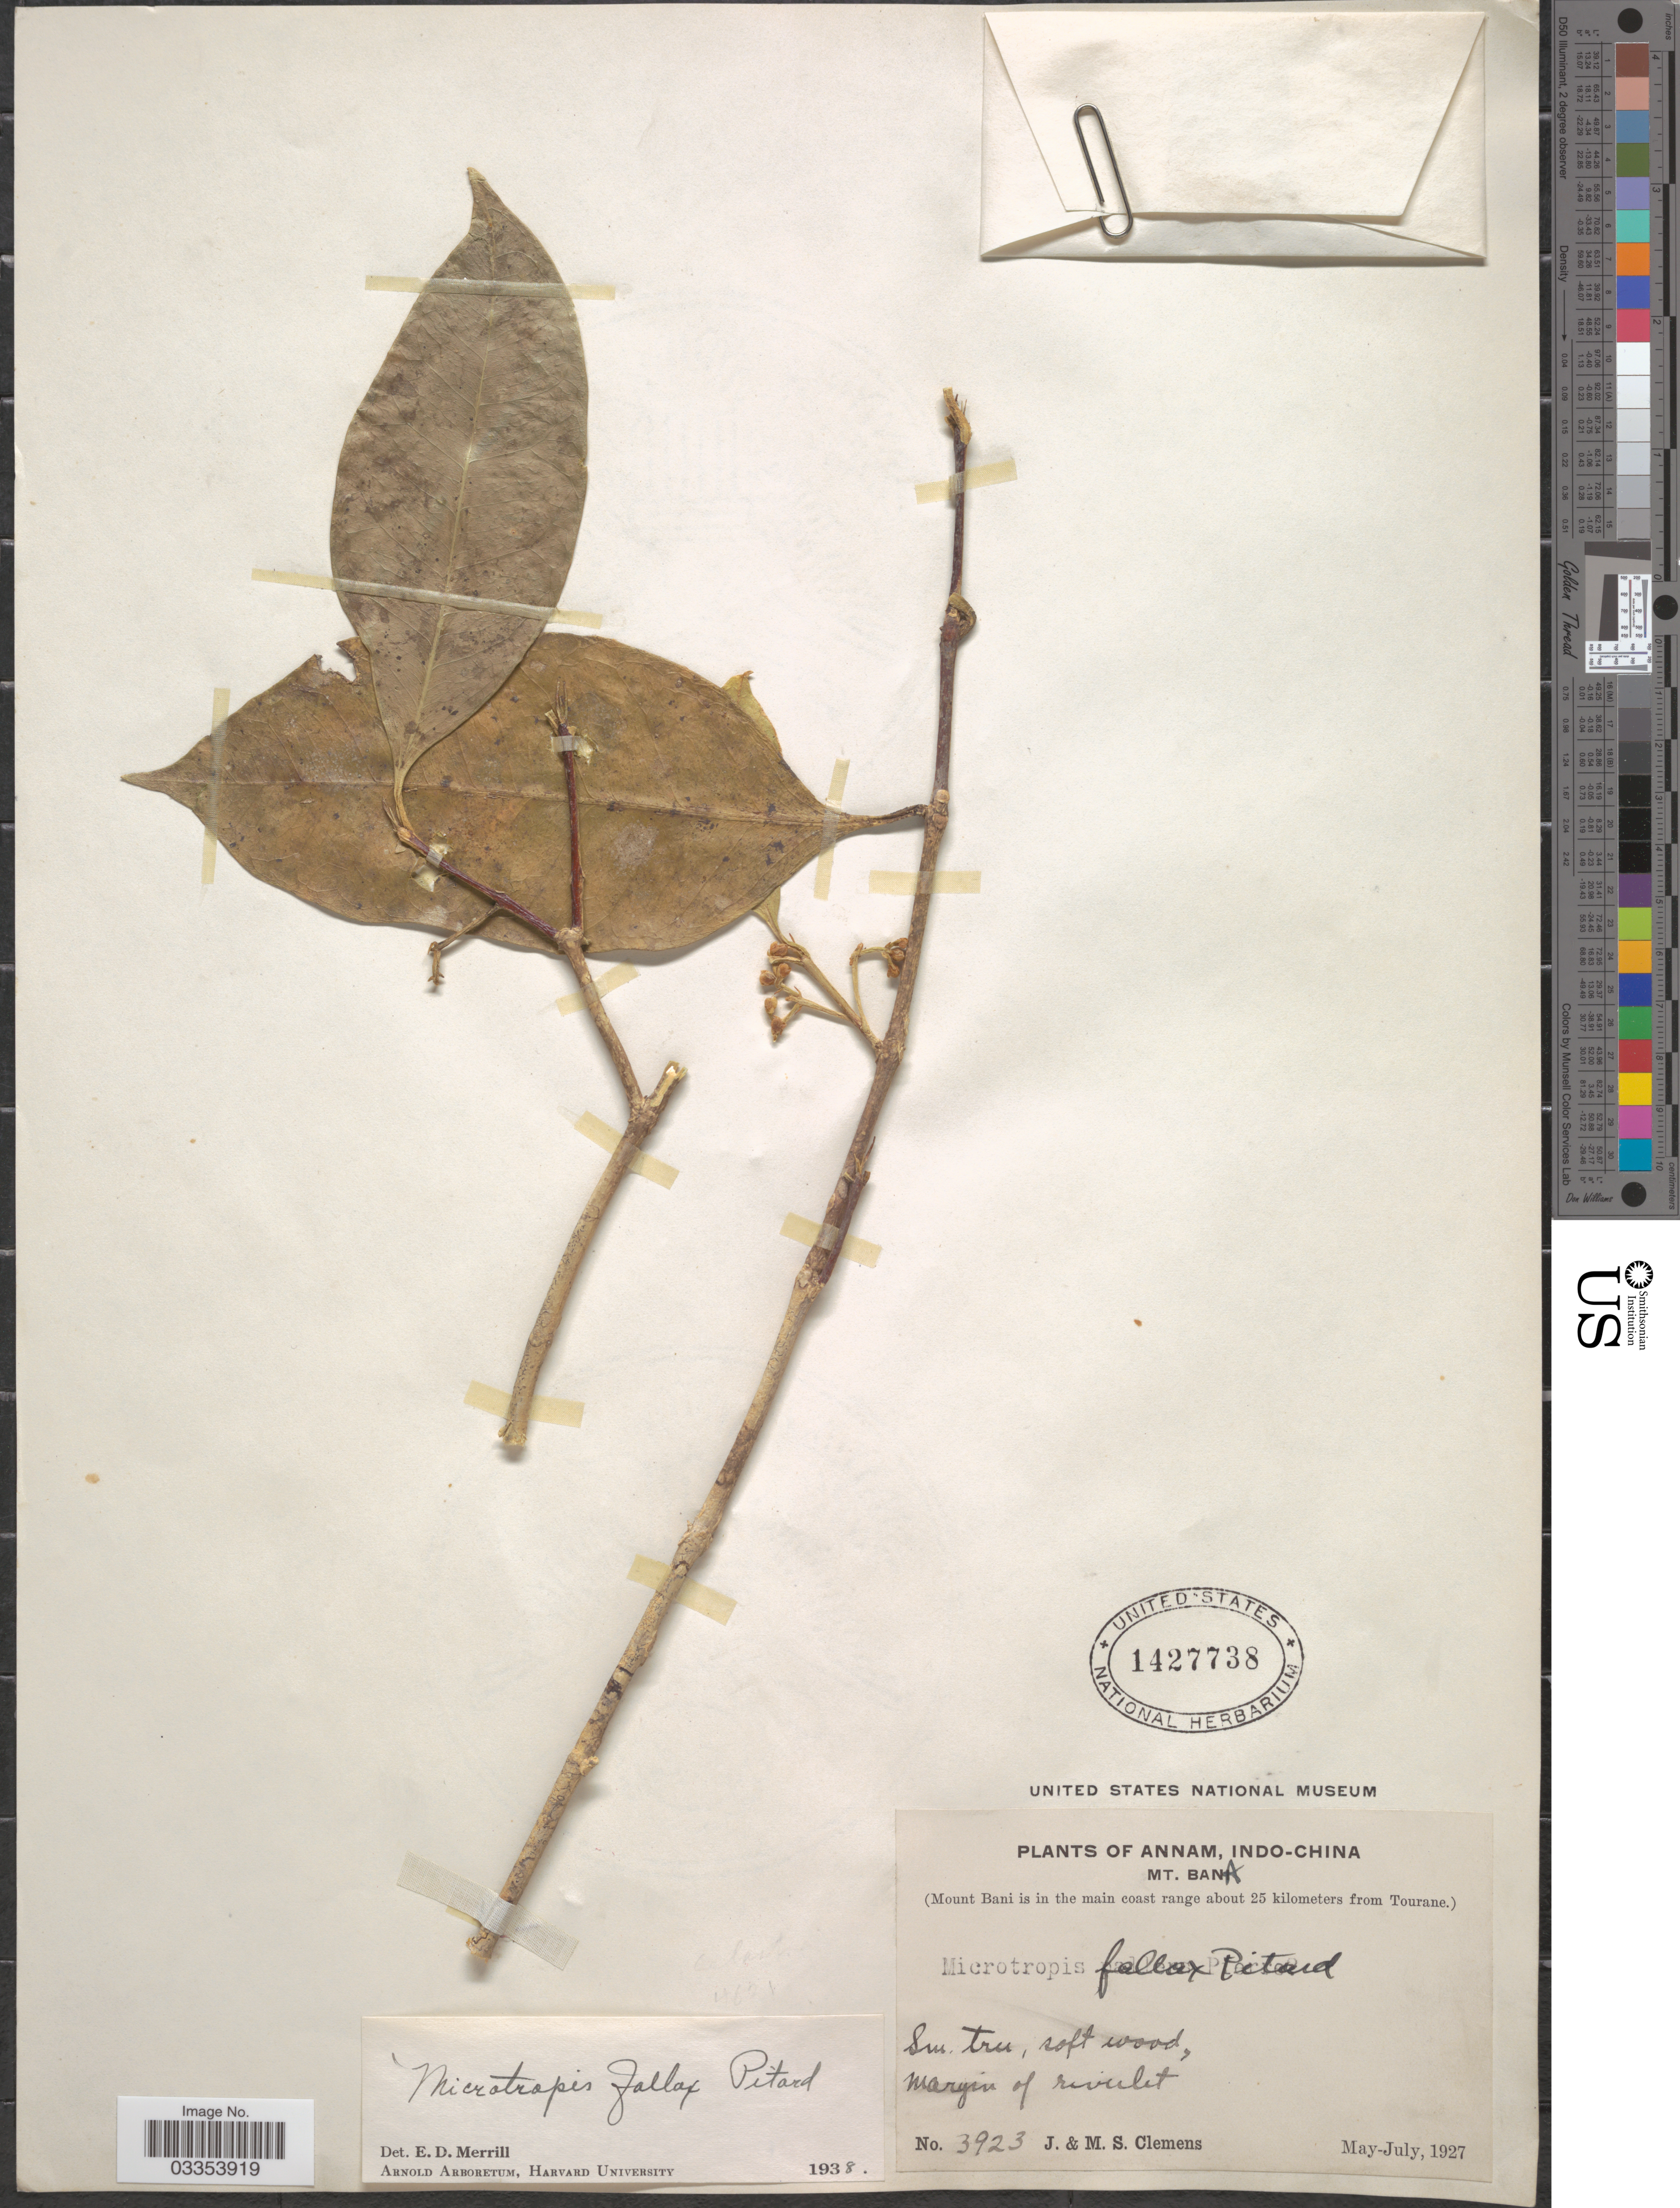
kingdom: Plantae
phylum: Tracheophyta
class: Magnoliopsida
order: Celastrales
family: Celastraceae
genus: Microtropis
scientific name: Microtropis fallax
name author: Pit.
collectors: J. Clemens & M. S. Clemens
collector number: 3923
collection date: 1927-05/1927-07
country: Vietnam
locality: Annam, Indo-China. Mt. Bana. (Mount Bani is in the main coast range about 25 kilometers from Tourane.)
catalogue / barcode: US 1427738